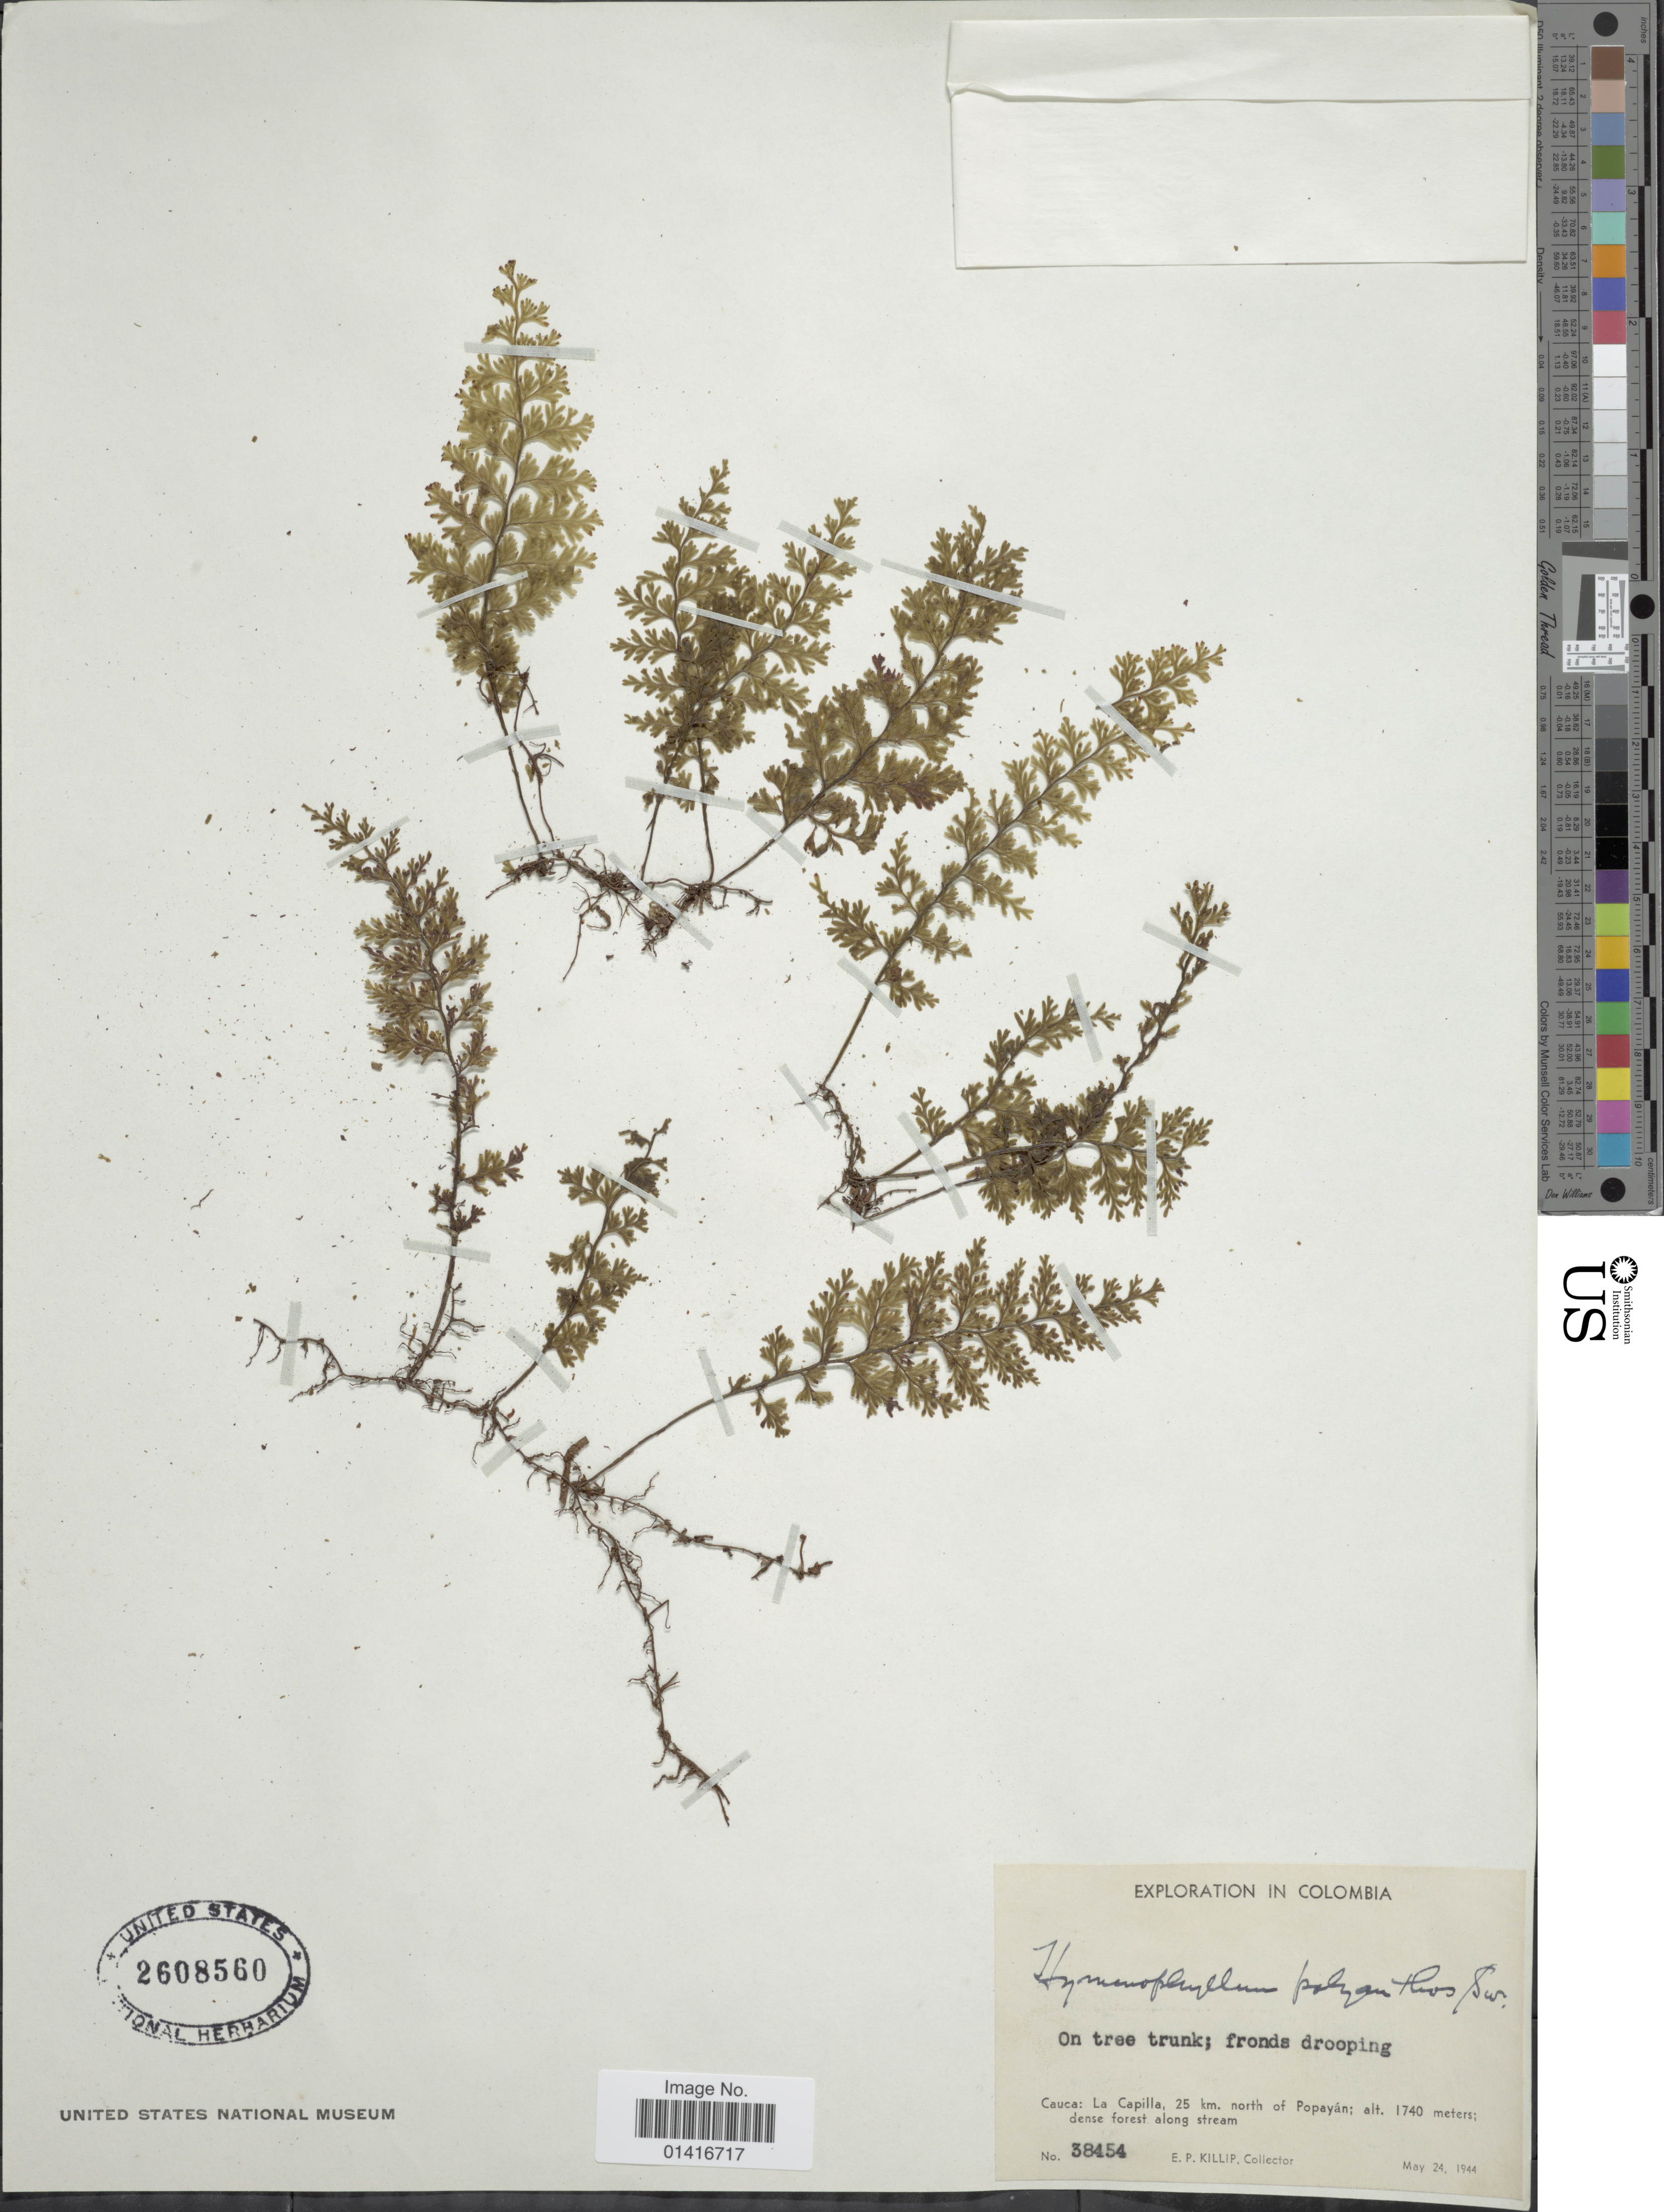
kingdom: Plantae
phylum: Tracheophyta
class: Polypodiopsida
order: Hymenophyllales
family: Hymenophyllaceae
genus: Hymenophyllum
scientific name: Hymenophyllum polyanthos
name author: (Sw.) Sw.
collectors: E. P. Killip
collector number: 38454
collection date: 1944-05-24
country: Colombia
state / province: Cauca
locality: Cauca: La Capilla, 25km. north of Popayán; dense forest along stream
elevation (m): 1740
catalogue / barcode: US 2608560